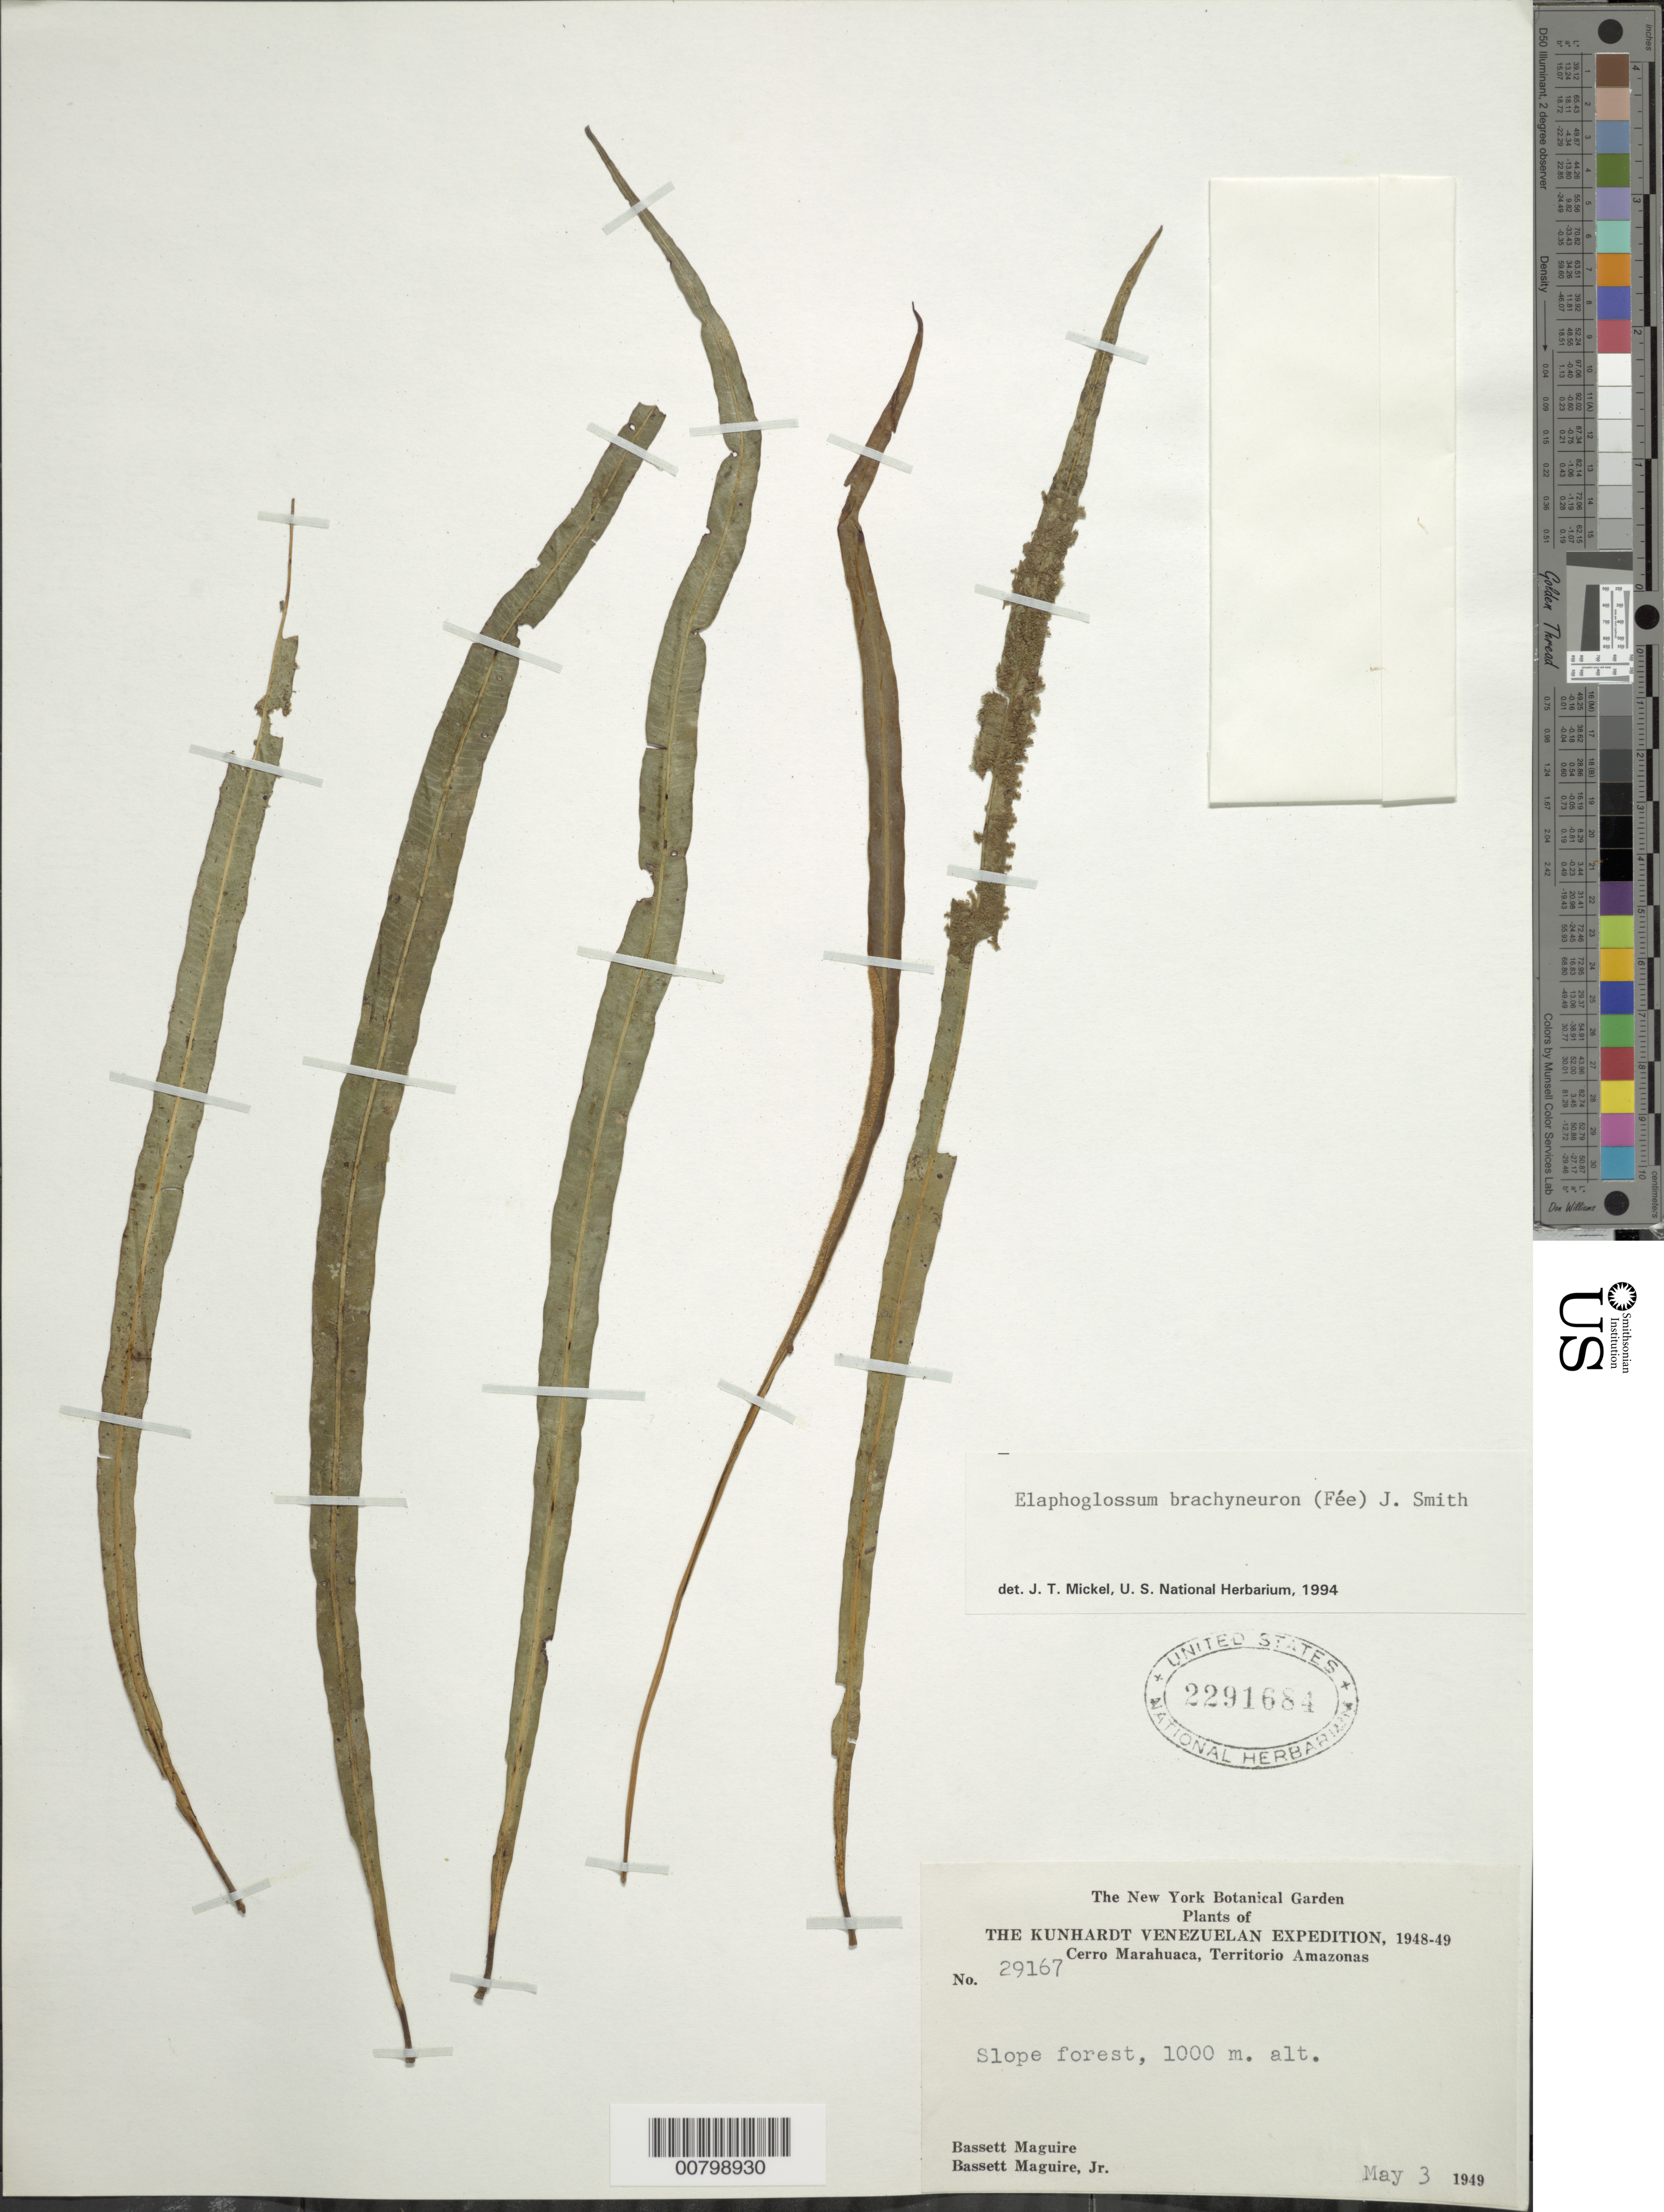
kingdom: Plantae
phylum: Tracheophyta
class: Polypodiopsida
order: Polypodiales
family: Dryopteridaceae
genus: Elaphoglossum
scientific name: Elaphoglossum brachyneuron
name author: (Fée) J. Sm.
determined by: Mickel, J. T., (NY), New York Botanical Garden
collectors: B. Maguire & B. Maguire Jr.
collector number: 29167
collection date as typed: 3-May-49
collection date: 1949-05-03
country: Venezuela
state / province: Amazonas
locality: Cerro Marahuaca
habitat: Slope forest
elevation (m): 1000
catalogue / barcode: US 2291684